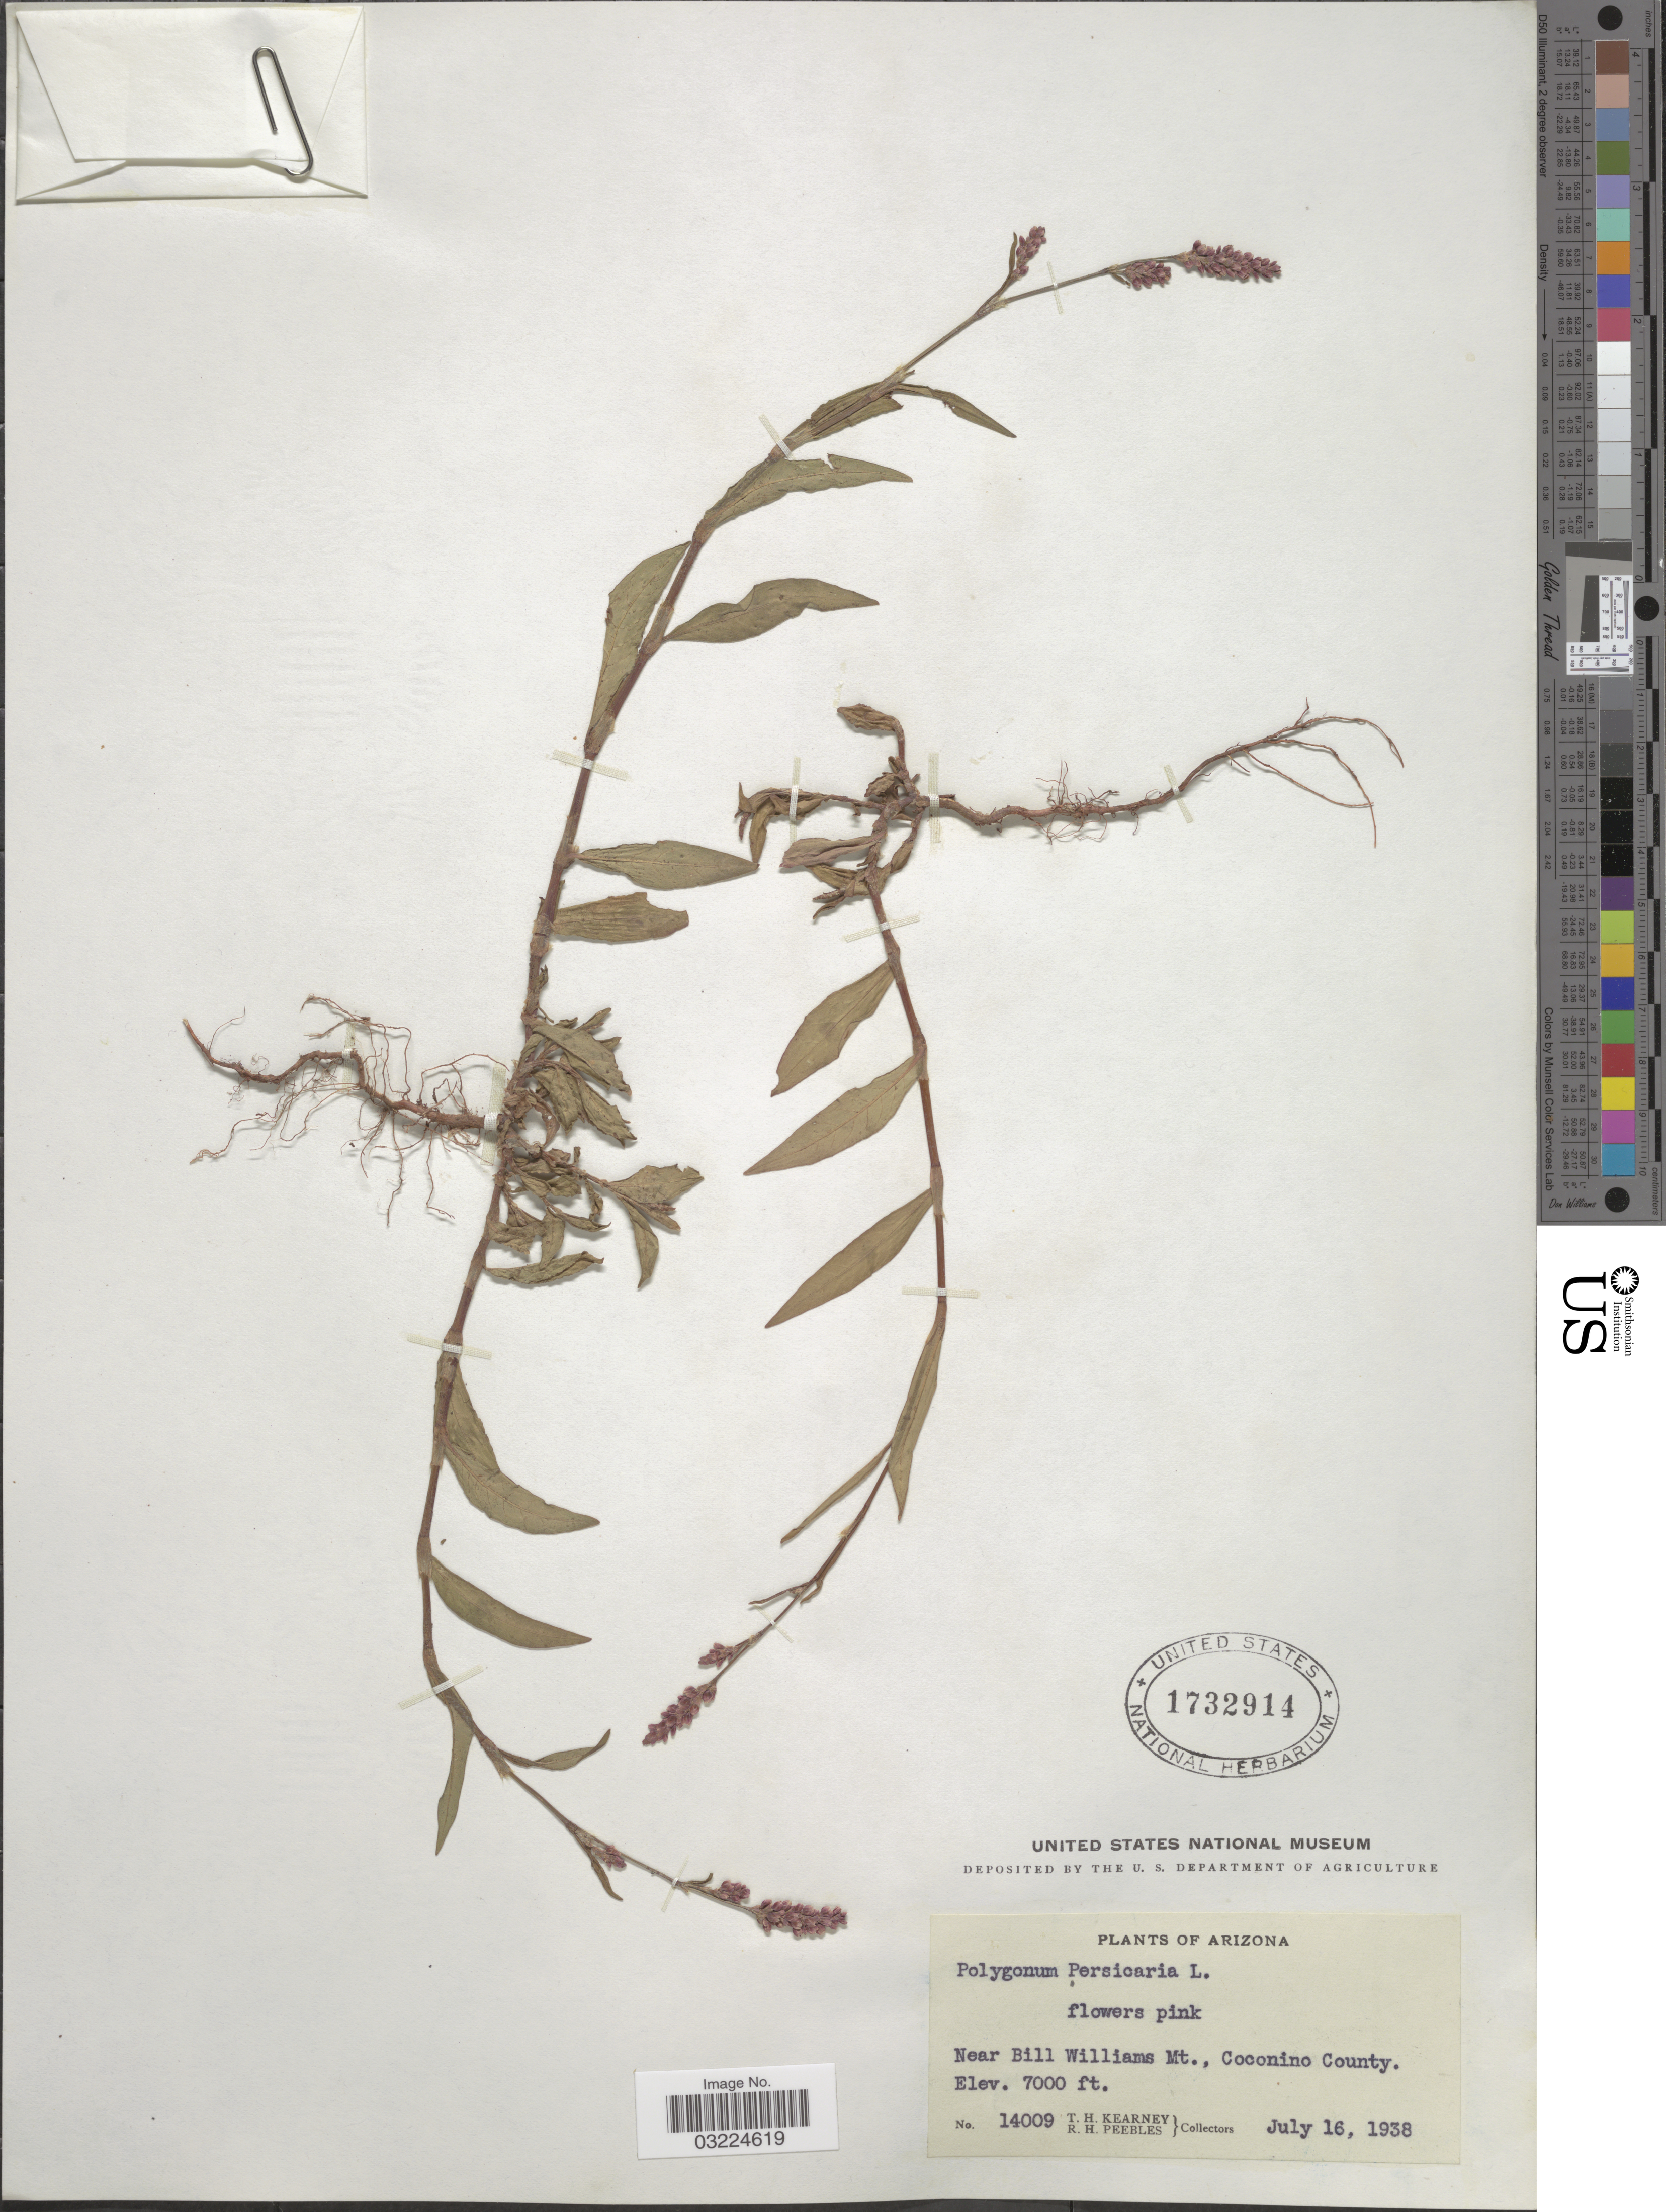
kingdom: Plantae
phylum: Tracheophyta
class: Magnoliopsida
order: Caryophyllales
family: Polygonaceae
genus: Persicaria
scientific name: Persicaria maculosa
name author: S.F. Gray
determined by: Atha, D. E.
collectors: T. H. Kearney & R. H. Peebles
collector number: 14009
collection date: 1938-07-16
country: United States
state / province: Arizona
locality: Near Bill Williams Mt., Coconino County.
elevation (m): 2134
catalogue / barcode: US 1732914